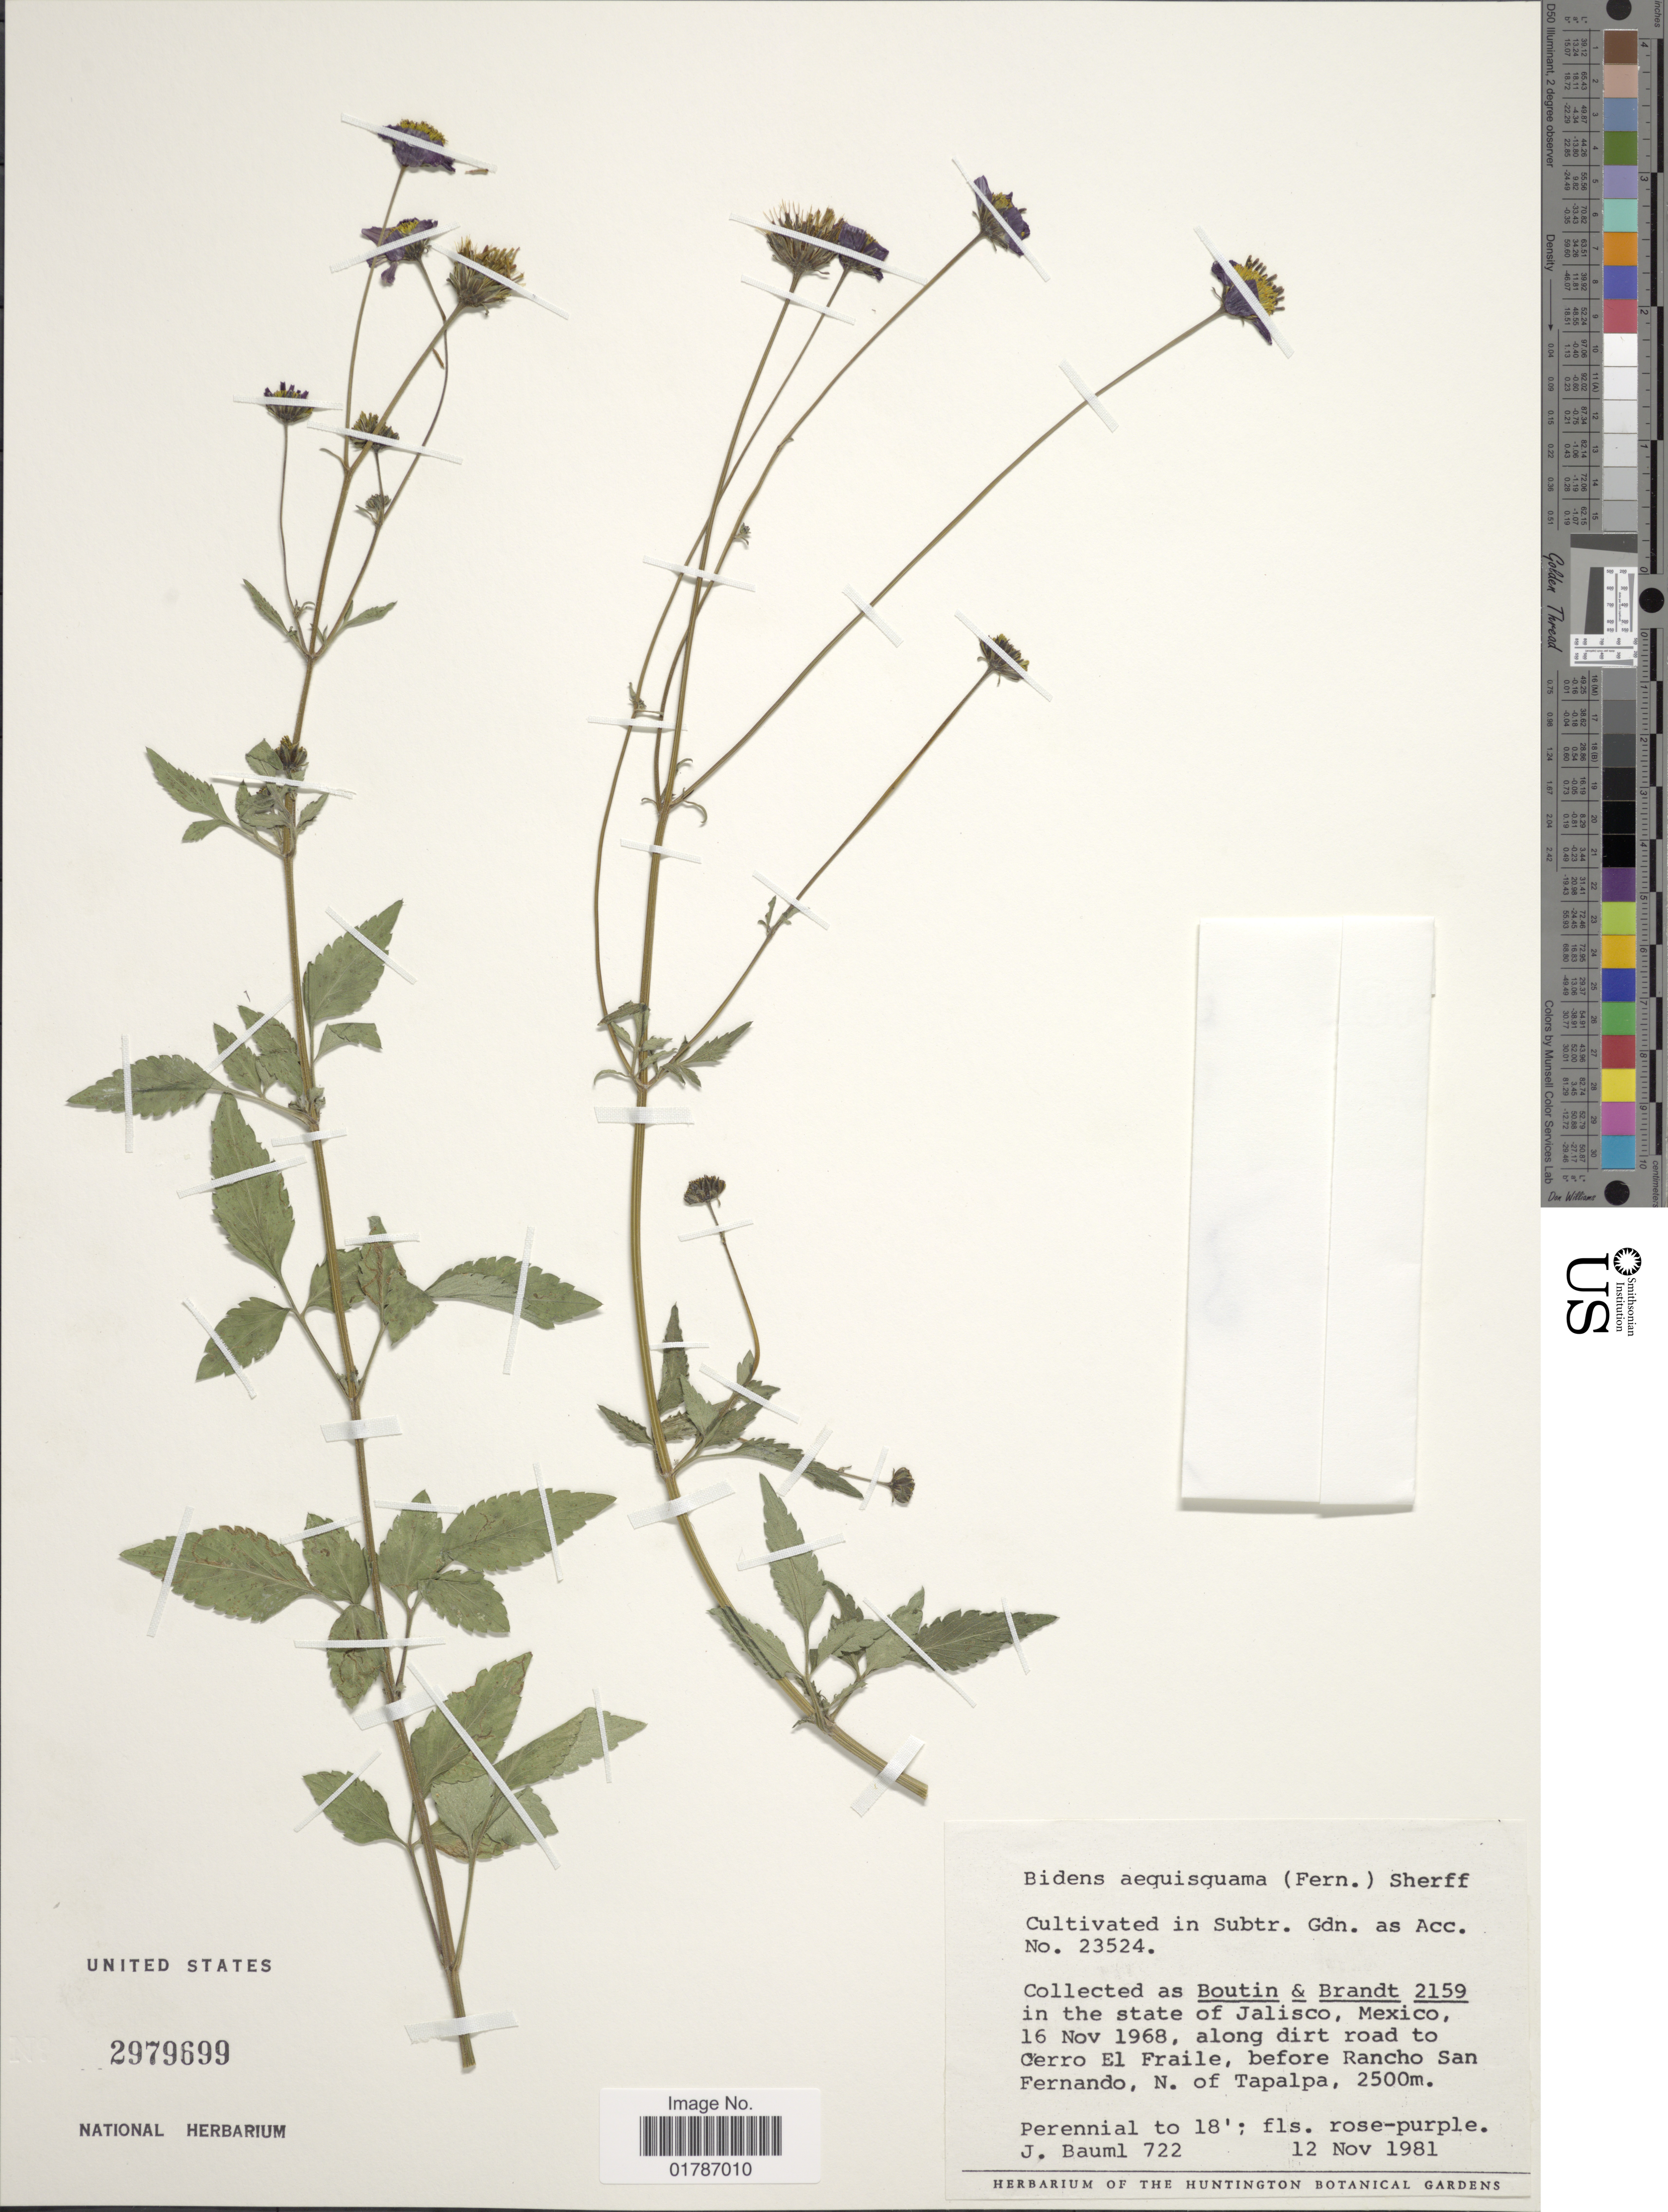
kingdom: Plantae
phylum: Tracheophyta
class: Magnoliopsida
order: Asterales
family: Asteraceae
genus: Bidens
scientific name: Bidens aequisquama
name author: (Fernald) Sherff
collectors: J. Bauml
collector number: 722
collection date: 1981-11-12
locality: Subtr. Gdn.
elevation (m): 2500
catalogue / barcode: US 2979699